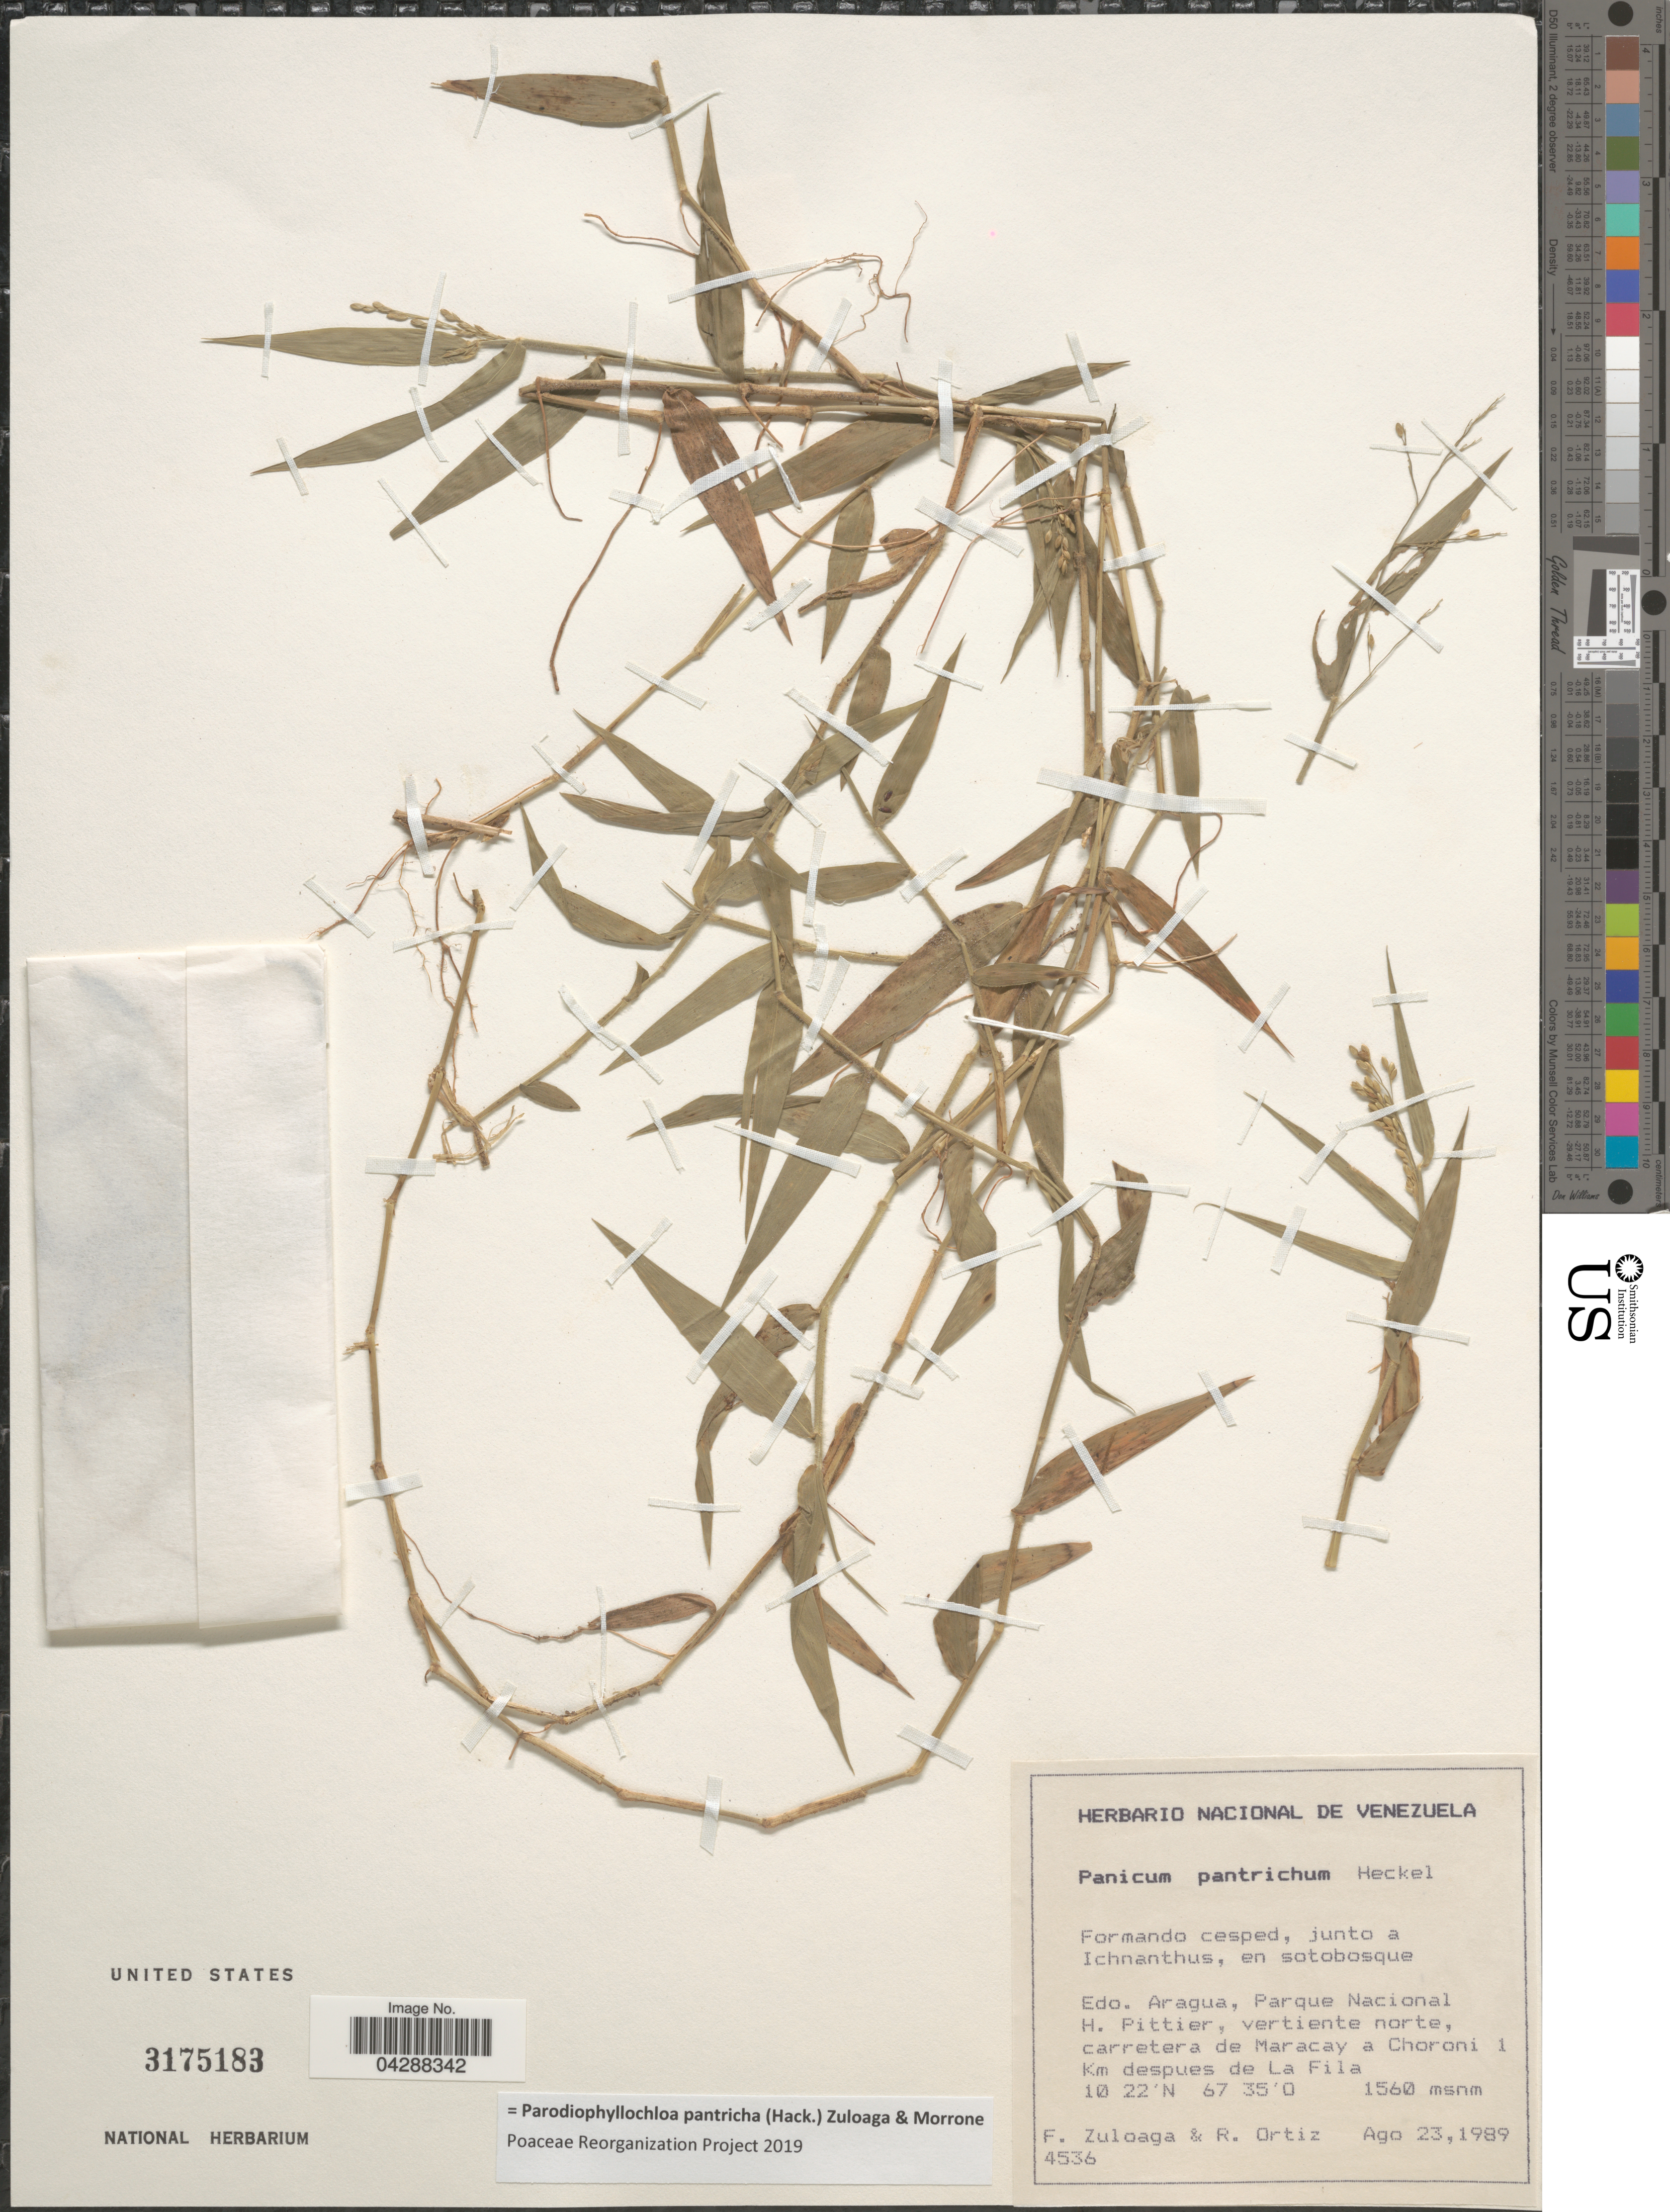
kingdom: Plantae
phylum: Tracheophyta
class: Liliopsida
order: Poales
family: Poaceae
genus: Parodiophyllochloa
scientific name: Parodiophyllochloa pantricha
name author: (Hack.) Zuloaga & Morrone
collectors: F. Zuloaga & R. Ortiz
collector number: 4536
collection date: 1989-08-23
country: Venezuela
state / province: Aragua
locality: Edo. Aragua, Parque Nacional H. Pittier, vertiente norte, carretera de Maracay a Choroni 1 Km despues de La Fila.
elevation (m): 1560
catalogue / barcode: US 3175183